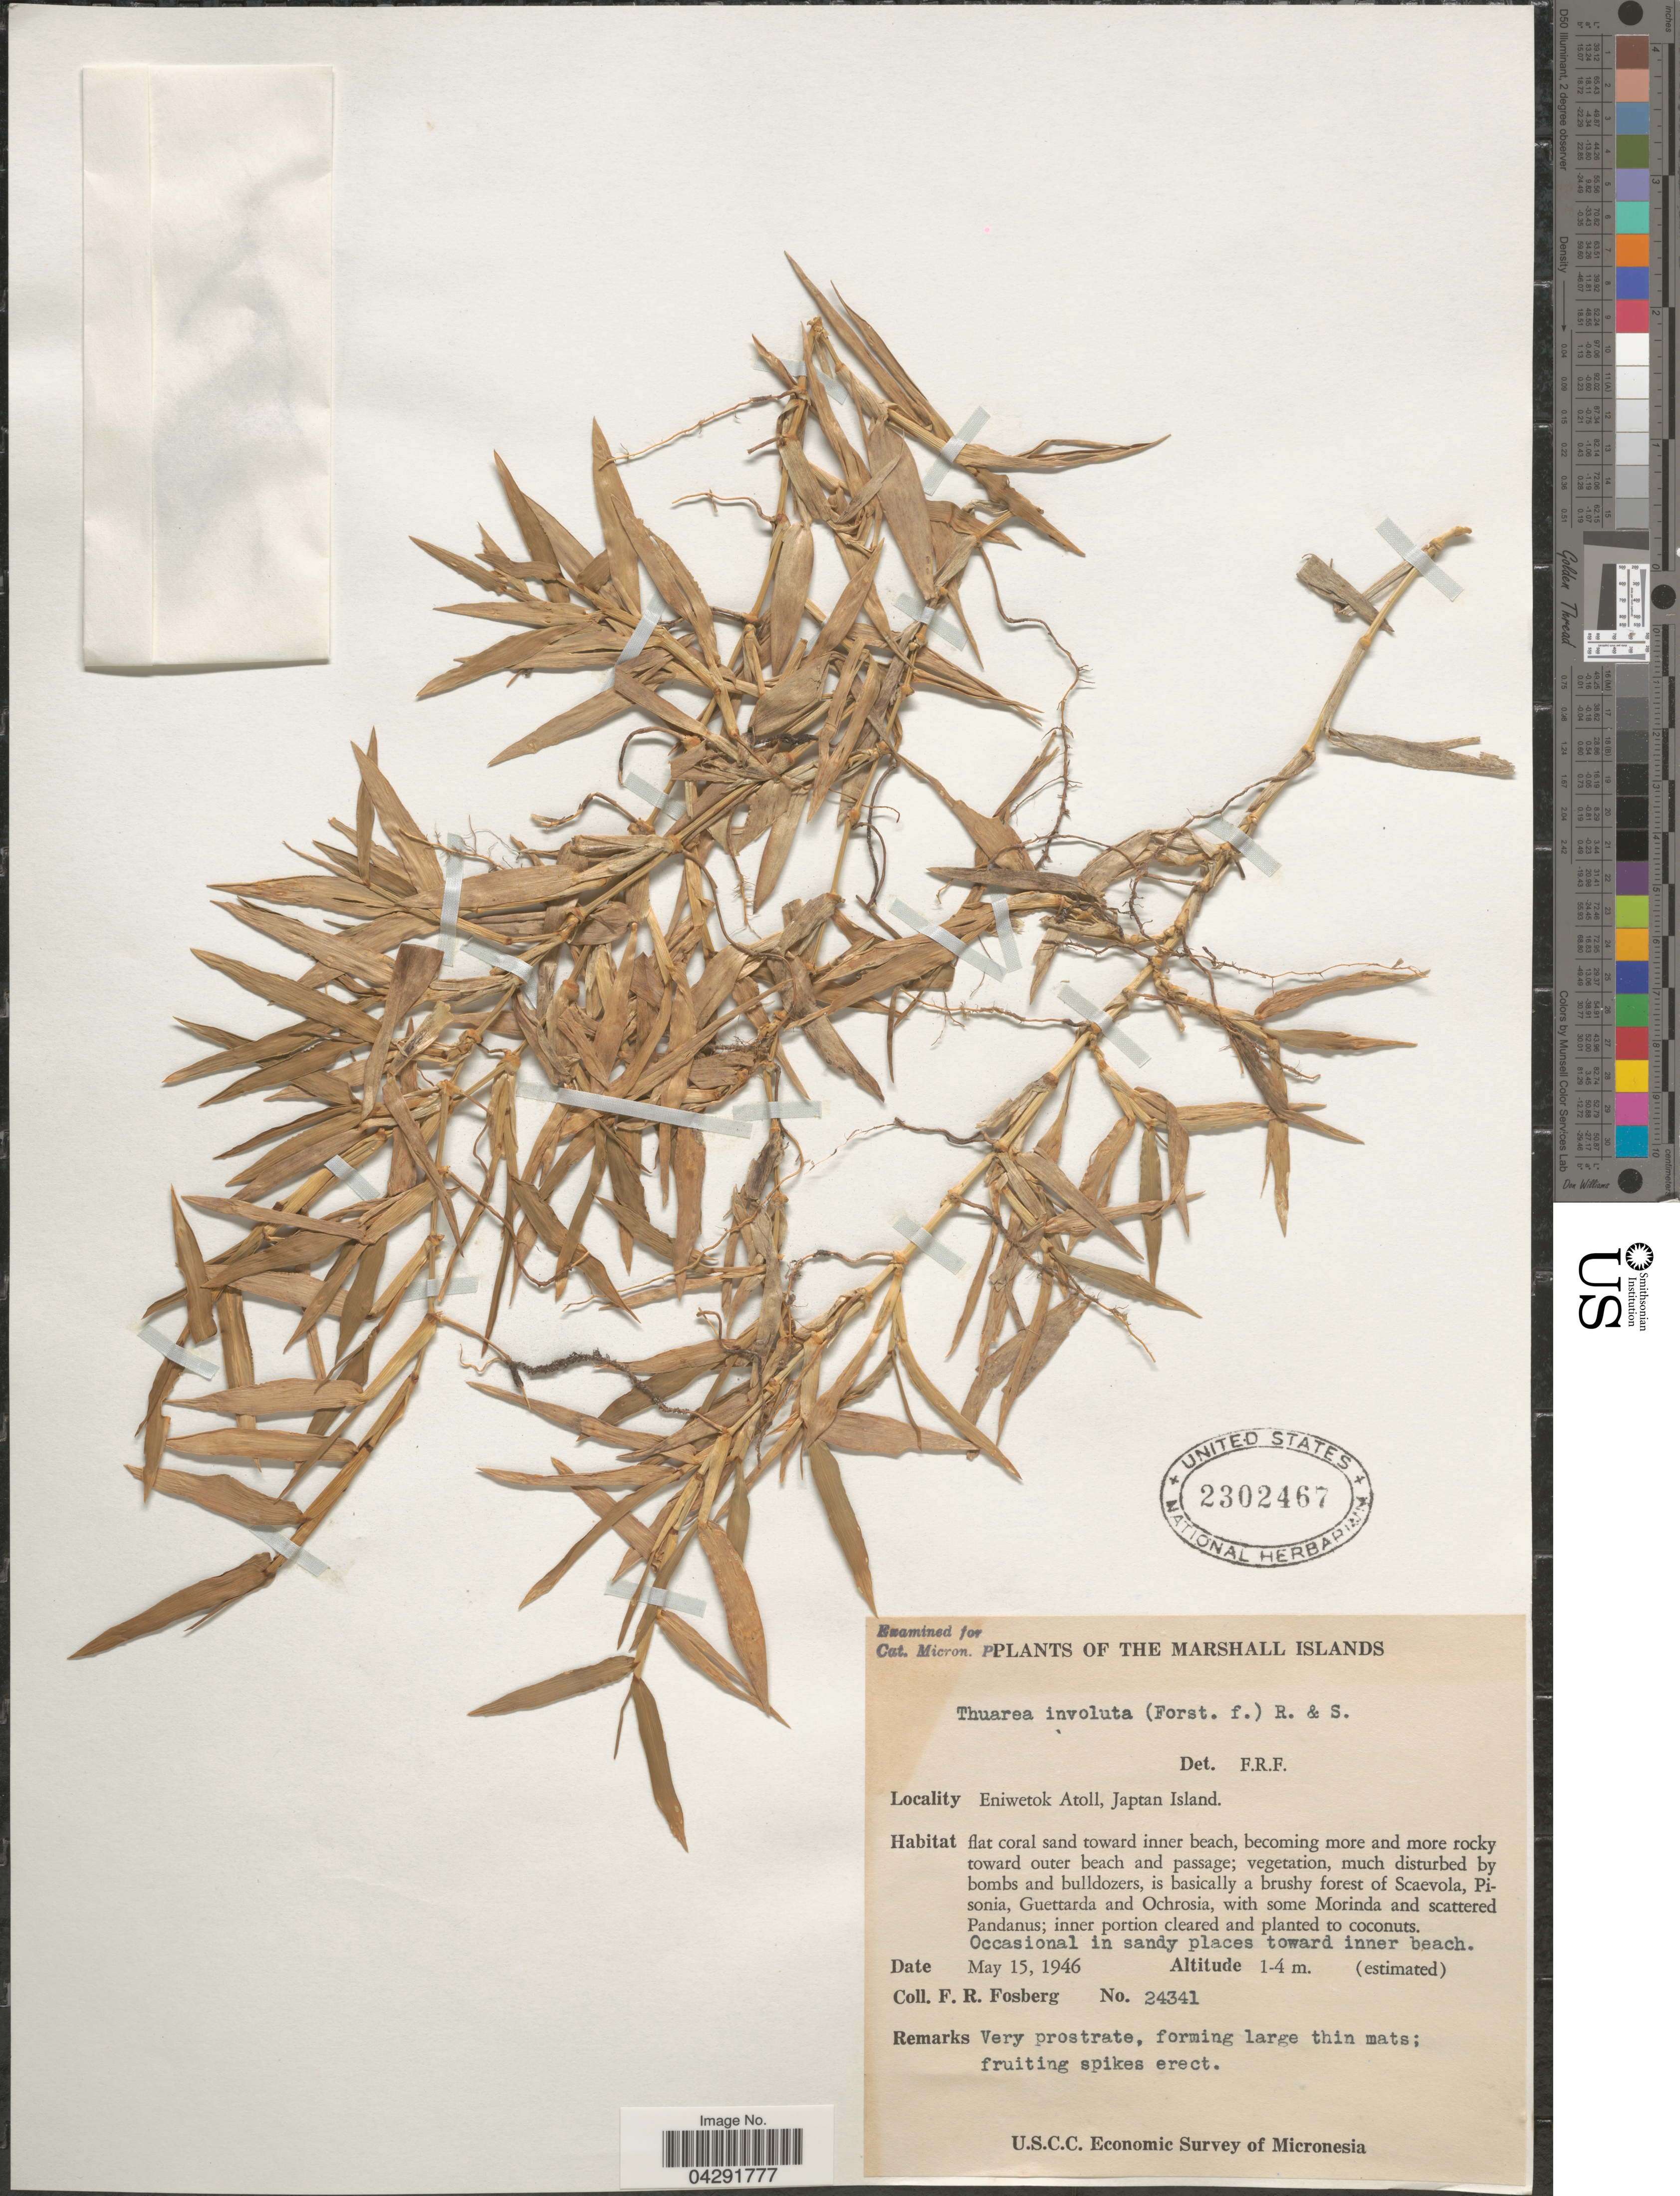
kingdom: Plantae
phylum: Tracheophyta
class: Liliopsida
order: Poales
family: Poaceae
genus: Thuarea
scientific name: Thuarea involuta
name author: (G. Forst.) R. Br. ex Sm.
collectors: F. R. Fosberg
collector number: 24341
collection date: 1946-05-15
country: Marshall Islands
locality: Eniwetok Atoll, Japtan Island. U.S.C.C. Economic Survey of Micronesia.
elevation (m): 1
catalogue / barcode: US 2302467